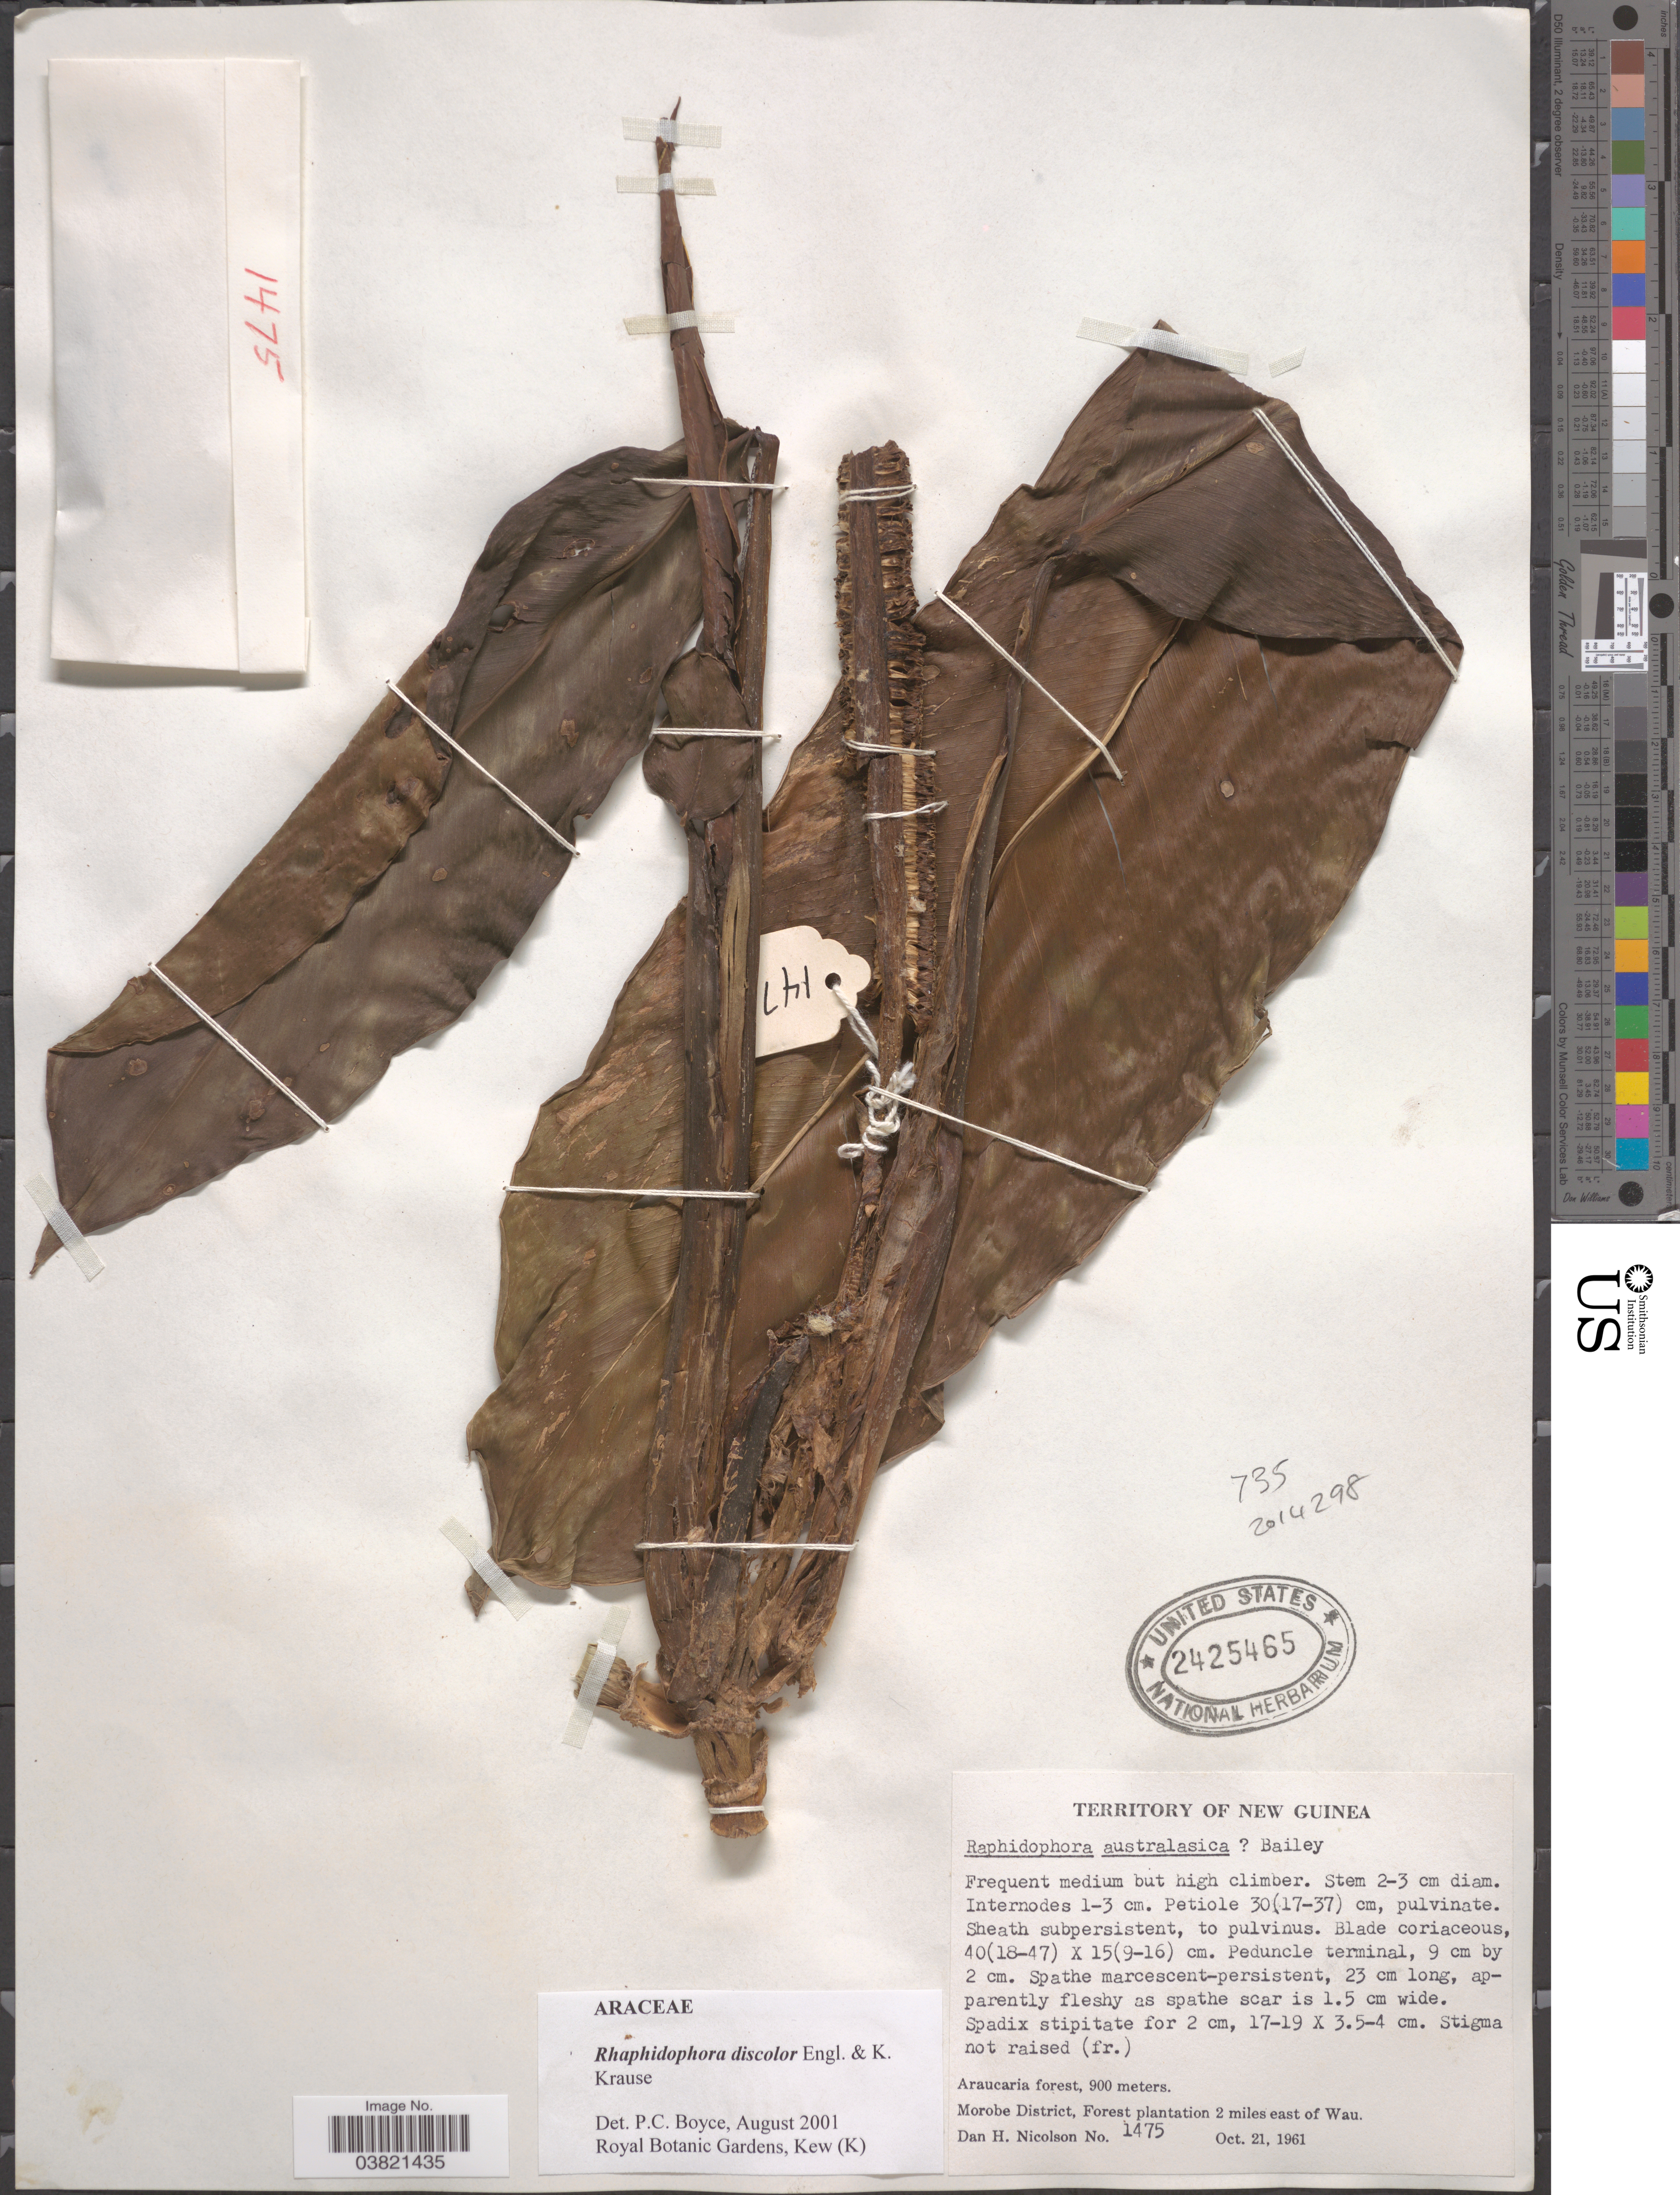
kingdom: Plantae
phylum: Tracheophyta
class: Liliopsida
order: Alismatales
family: Araceae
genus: Rhaphidophora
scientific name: Rhaphidophora discolor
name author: Engl. & K. Krause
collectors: D. H. Nicolson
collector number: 1475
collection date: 1961-10-21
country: Papua New Guinea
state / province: Morobe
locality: Territory of New Guinea. Morobe District, Forest plantation 2 miles east of Wau.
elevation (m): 900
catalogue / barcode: US 2425465